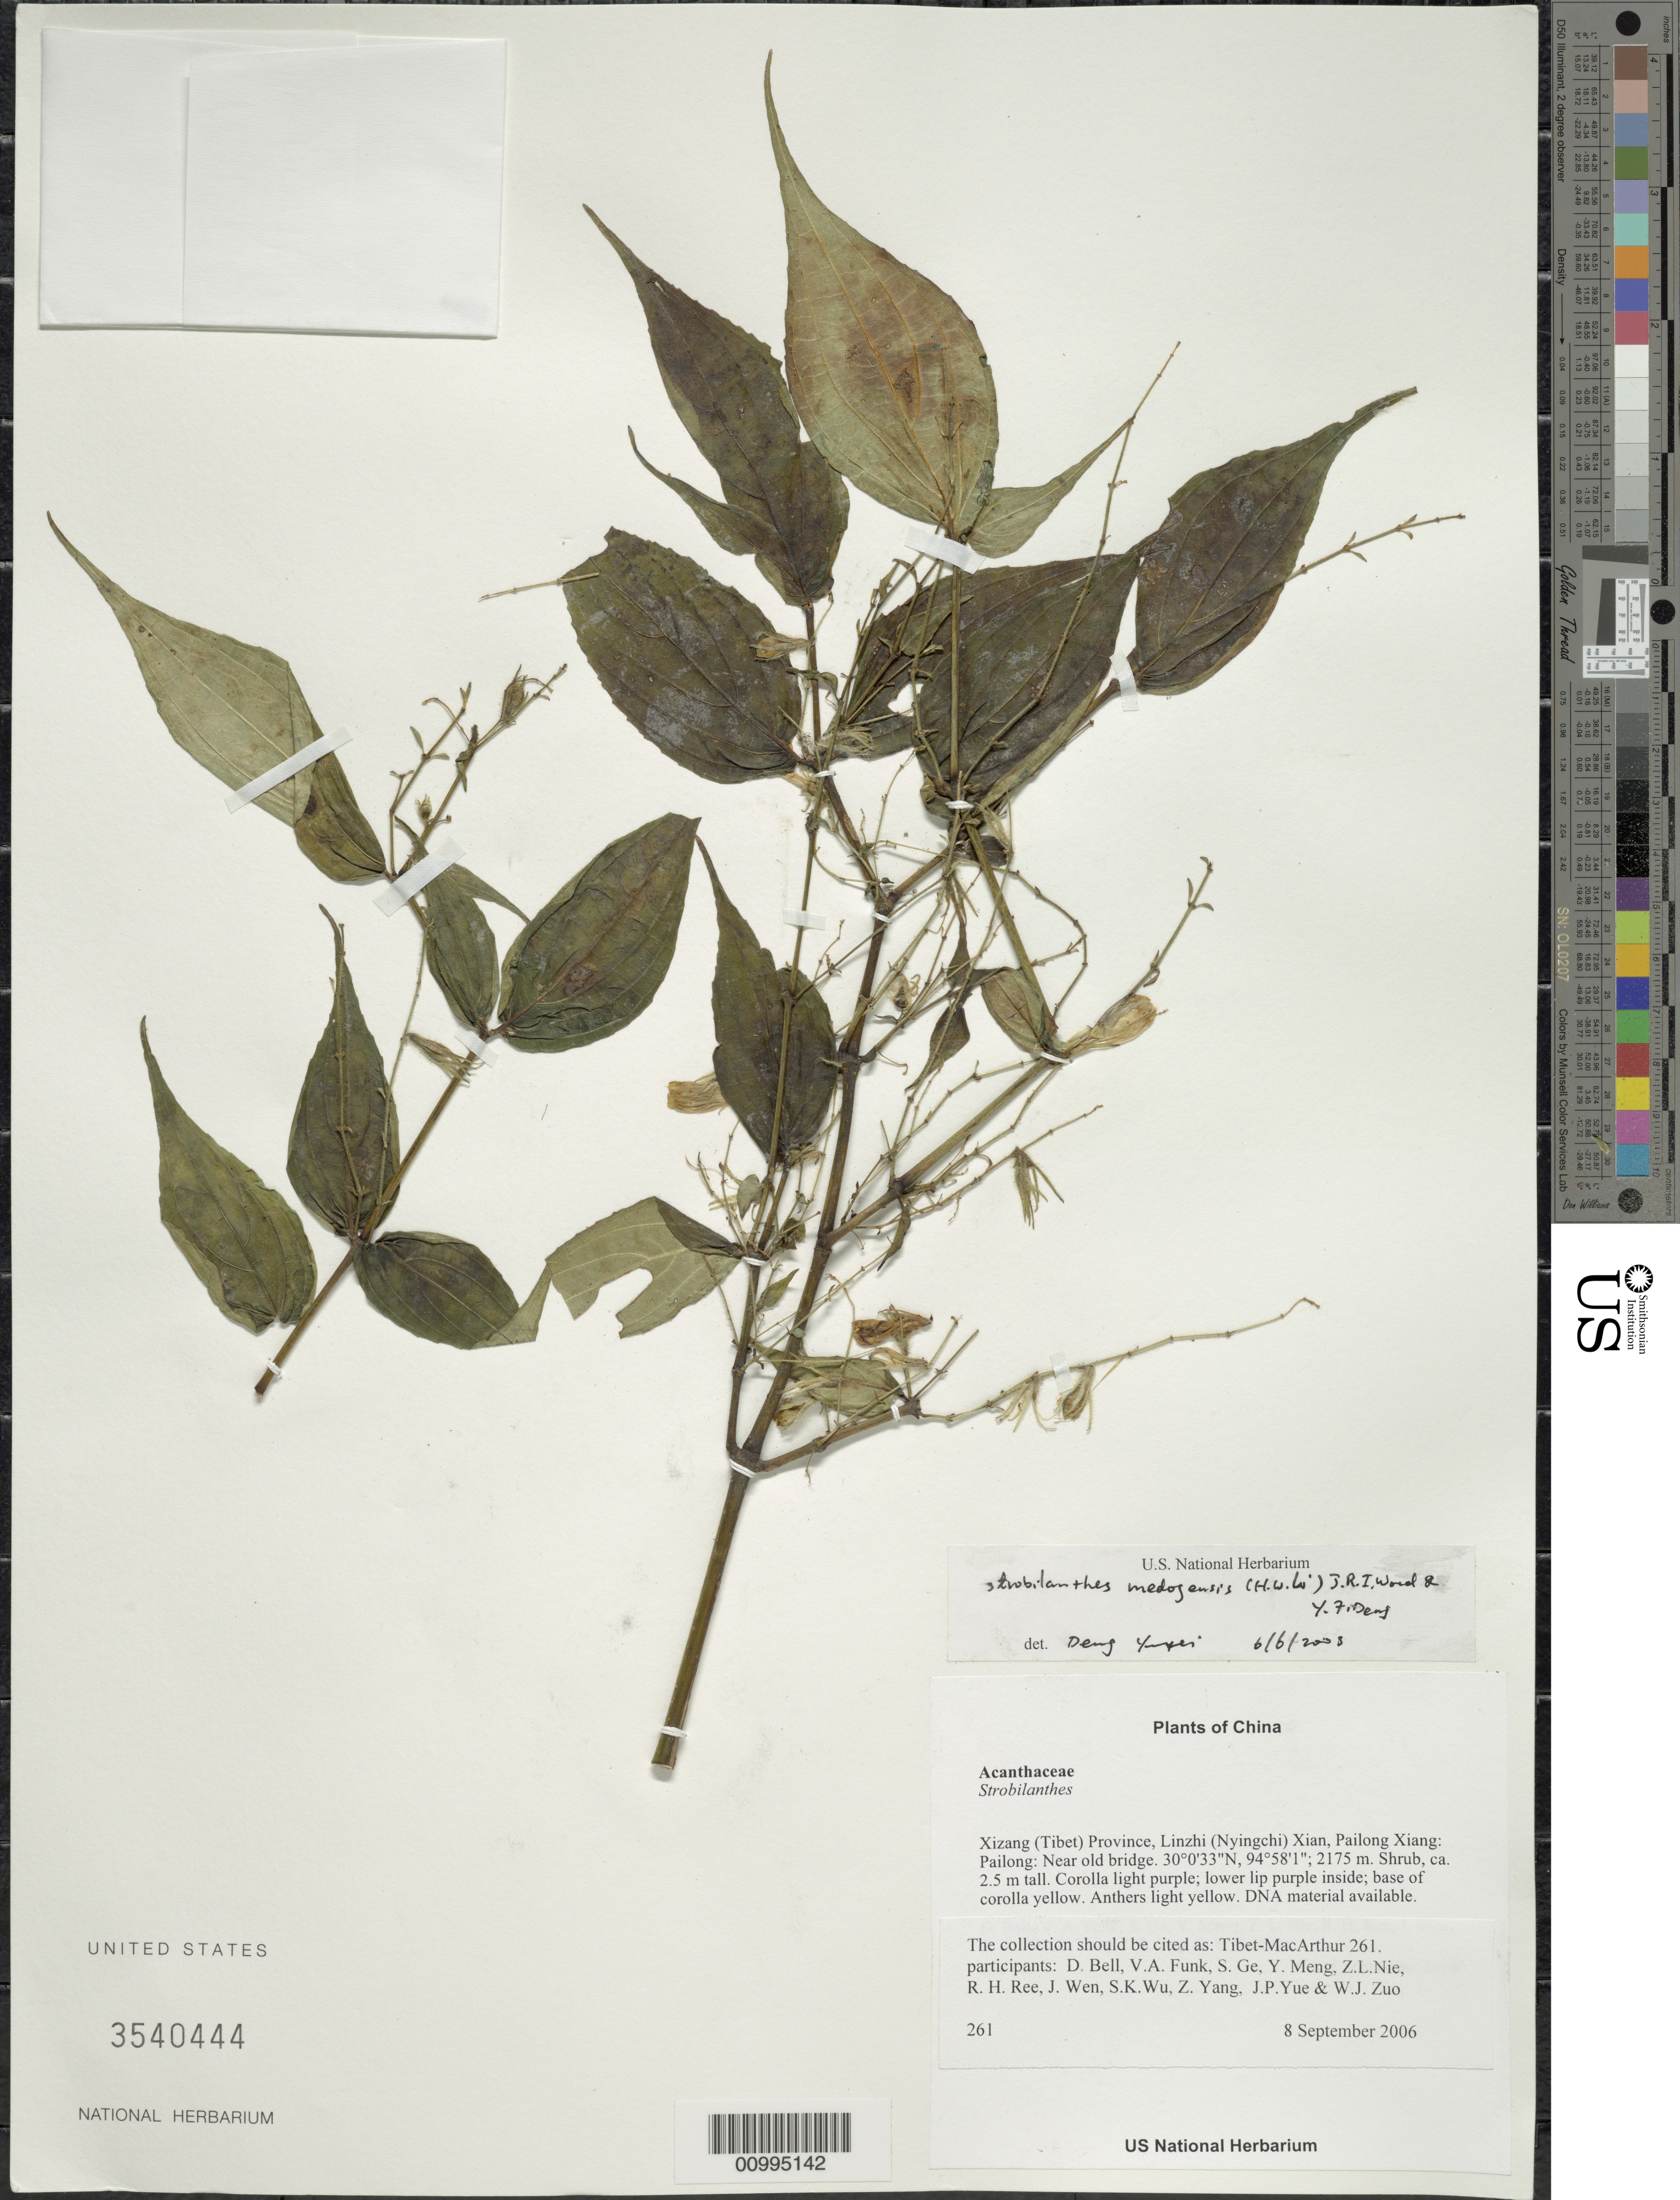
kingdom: Plantae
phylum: Tracheophyta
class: Magnoliopsida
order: Lamiales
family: Acanthaceae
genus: Strobilanthes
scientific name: Strobilanthes medogensis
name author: (H.W. Li) J.R.I. Wood & Y.F. Deng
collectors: Tibet-MacArthur, D. A. Bell, V. Funk, S. Ge, Y. Meng, Z. Nie, R. Ree, J. Wen, S. K. Wu, Z. Yang, J. Yue & W. Zuo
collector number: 261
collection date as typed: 08 Sep 2006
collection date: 2006-09-08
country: China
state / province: Xizang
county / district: Linzhi (Nyingchi) Xian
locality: Pailong Xiang: Pailong. Near old bridge.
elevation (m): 2175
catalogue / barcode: US 3540444